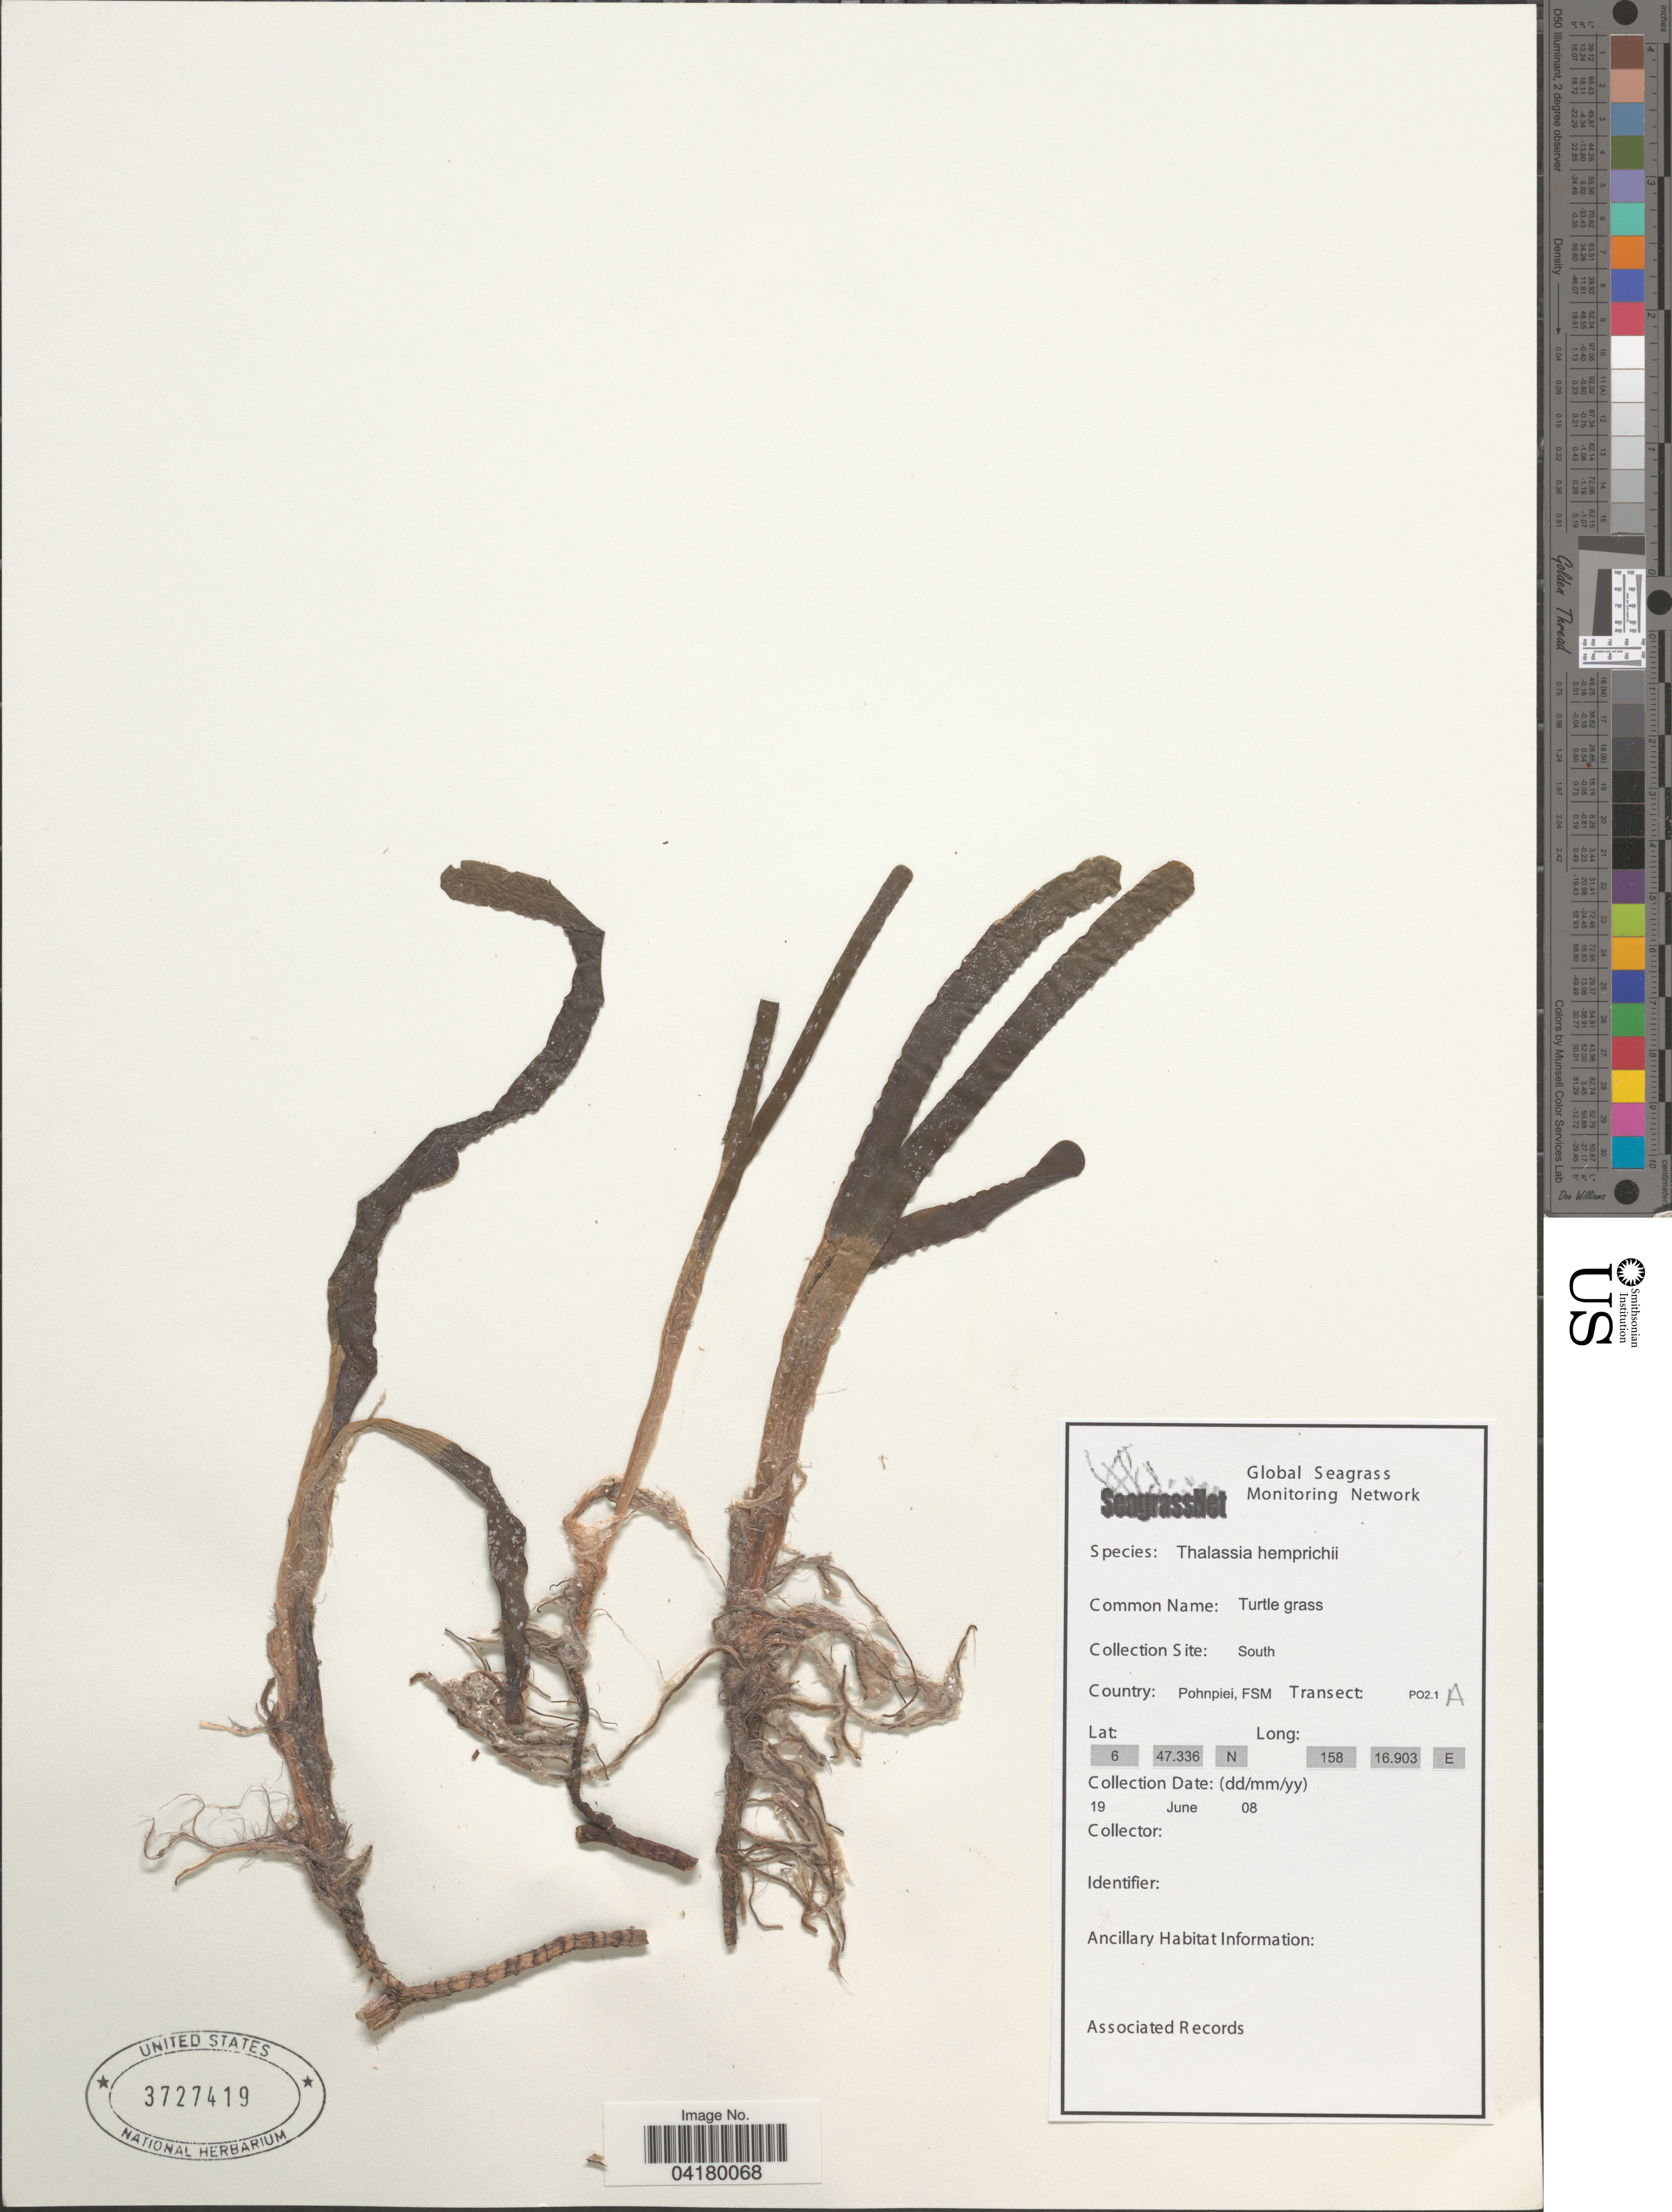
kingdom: Plantae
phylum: Tracheophyta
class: Liliopsida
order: Alismatales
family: Hydrocharitaceae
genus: Thalassia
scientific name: Thalassia hemprichii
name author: Asch.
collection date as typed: Transcribed d/m/y: 19/6/8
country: Micronesia, Federated States of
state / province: Pohnpei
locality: Collection Site: South. Country: Pohnpiei, FSM. Transect: PO2.1A.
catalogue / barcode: US 3727419